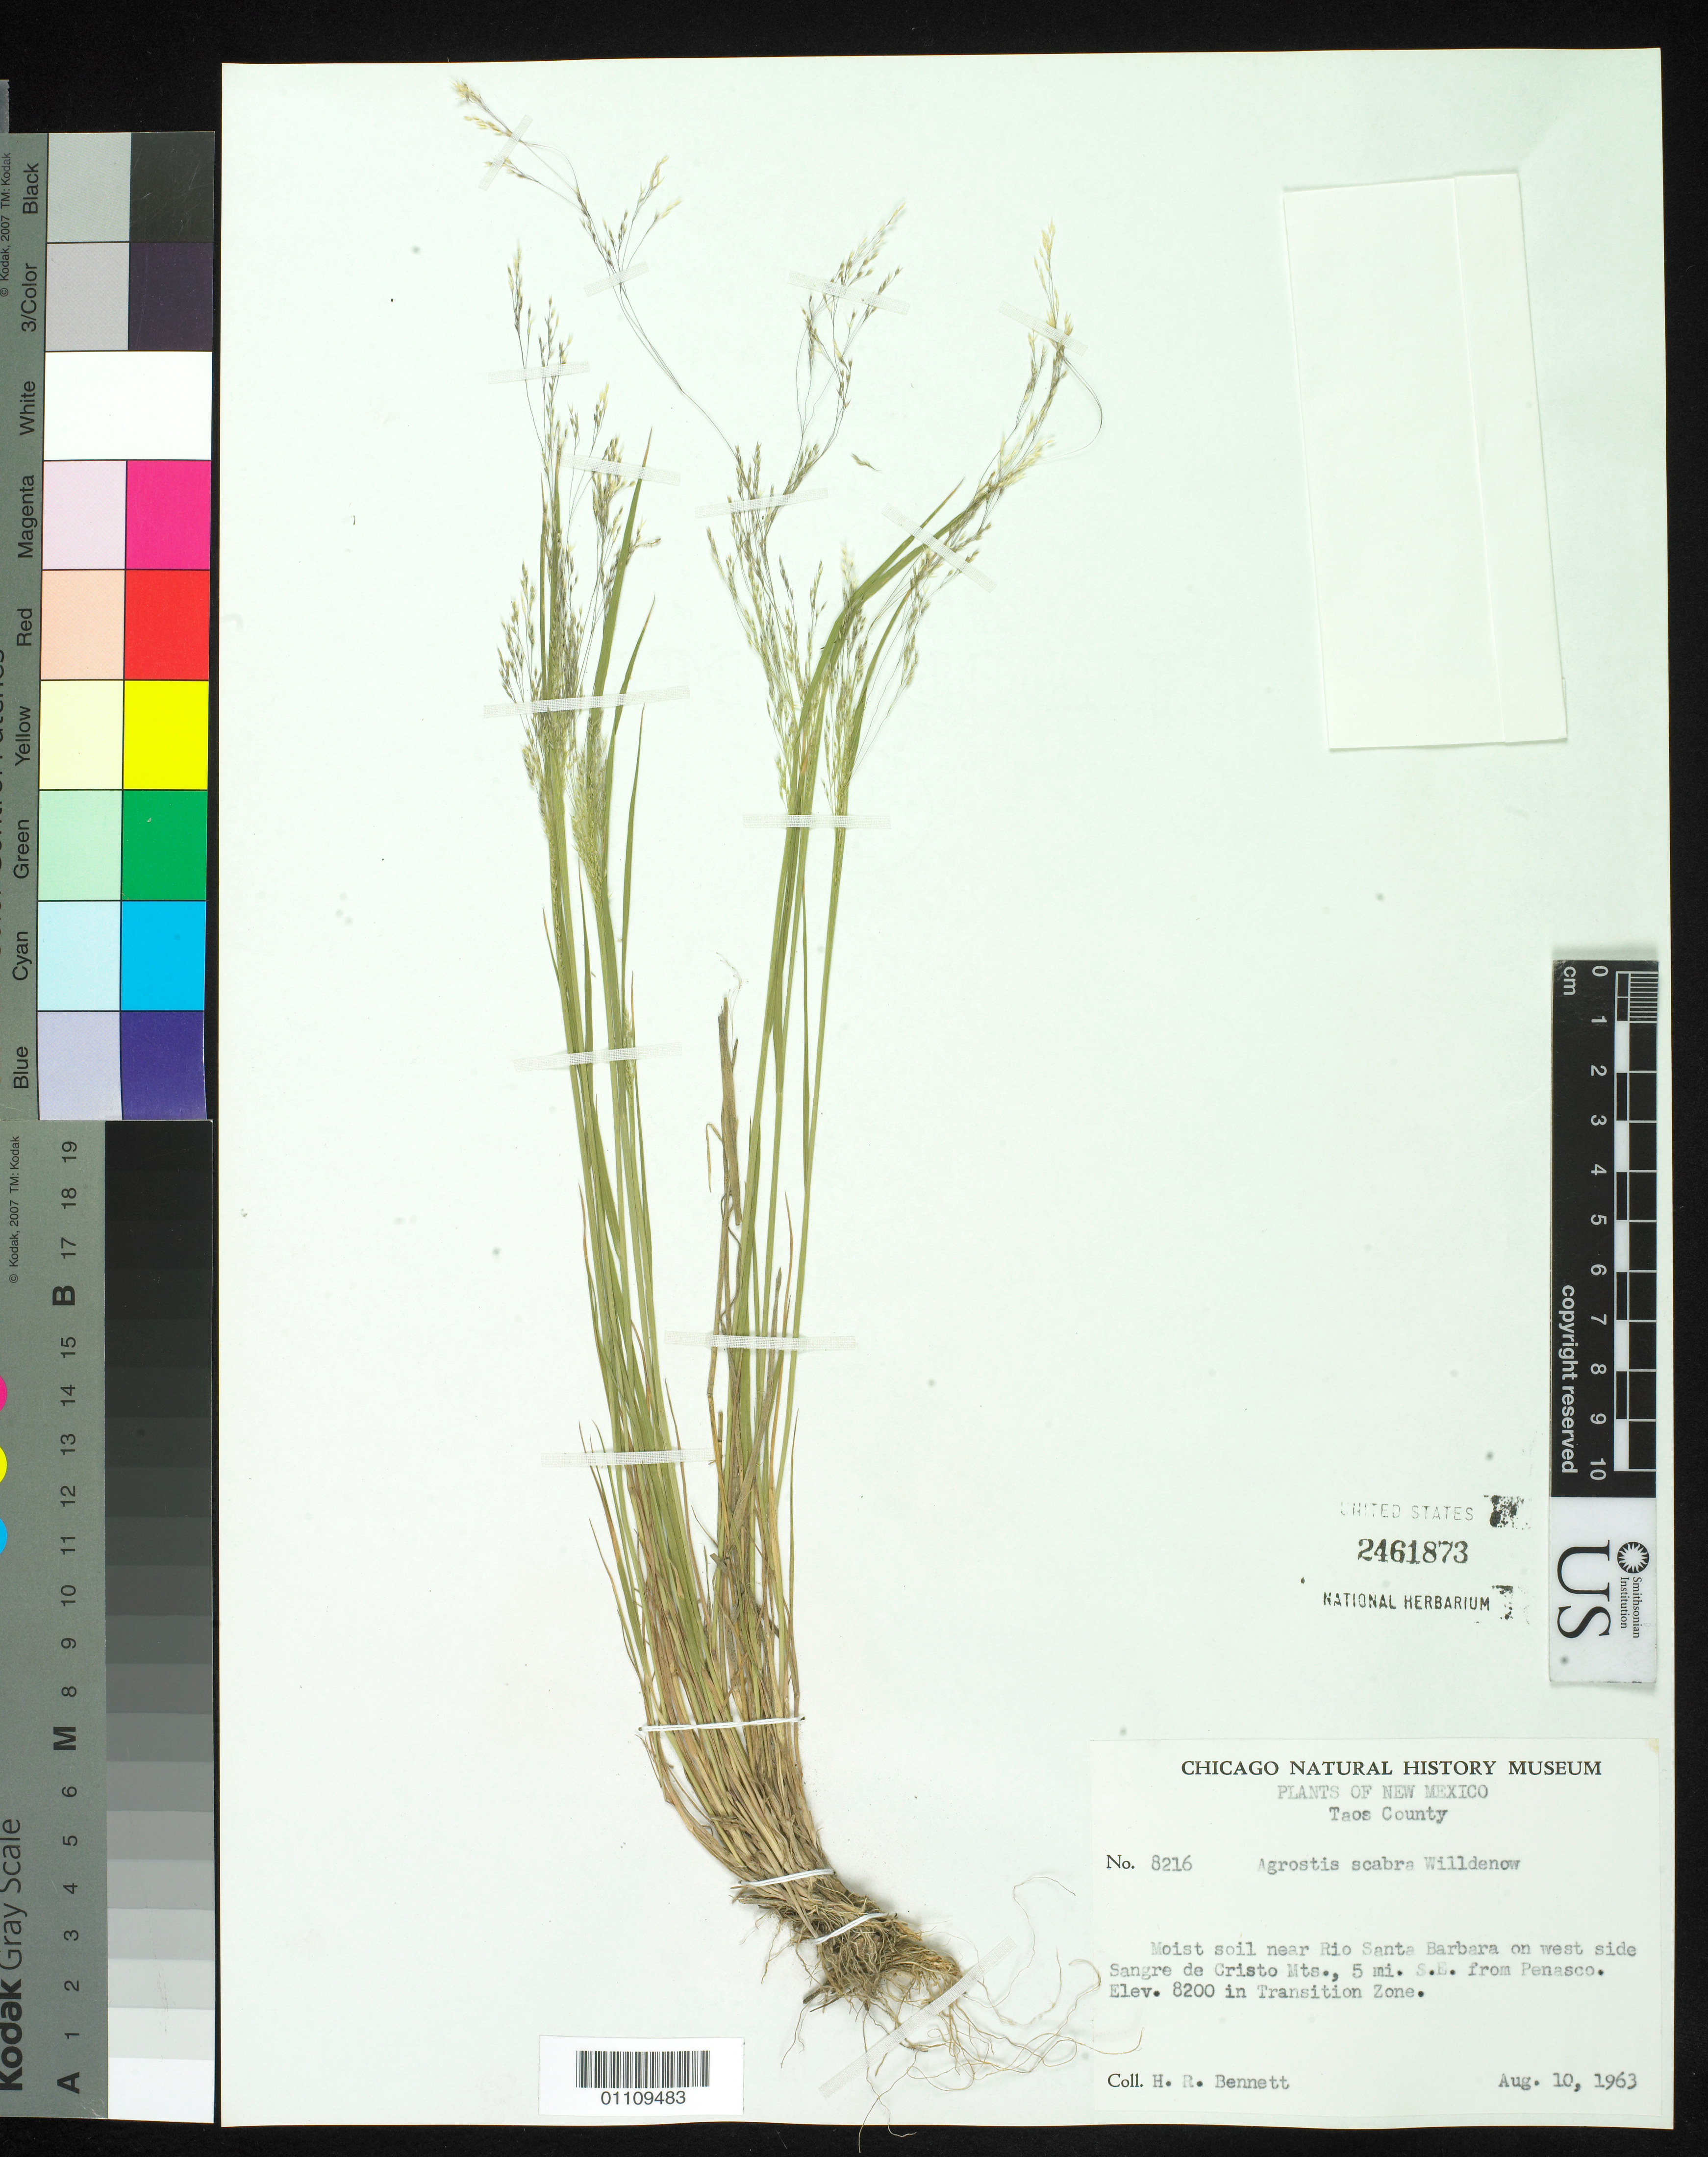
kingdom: Plantae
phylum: Tracheophyta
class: Liliopsida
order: Poales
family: Poaceae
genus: Agrostis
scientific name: Agrostis scabra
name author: Willd.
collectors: H. R. Bennett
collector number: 8216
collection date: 1963-08-10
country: United States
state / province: New Mexico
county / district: Taos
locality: Near Rio Santa Barbara on W side Sangre de Cristo Mts., 5 mi. SE from Penasco.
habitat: Moist soil.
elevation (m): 2499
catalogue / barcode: US 2461873